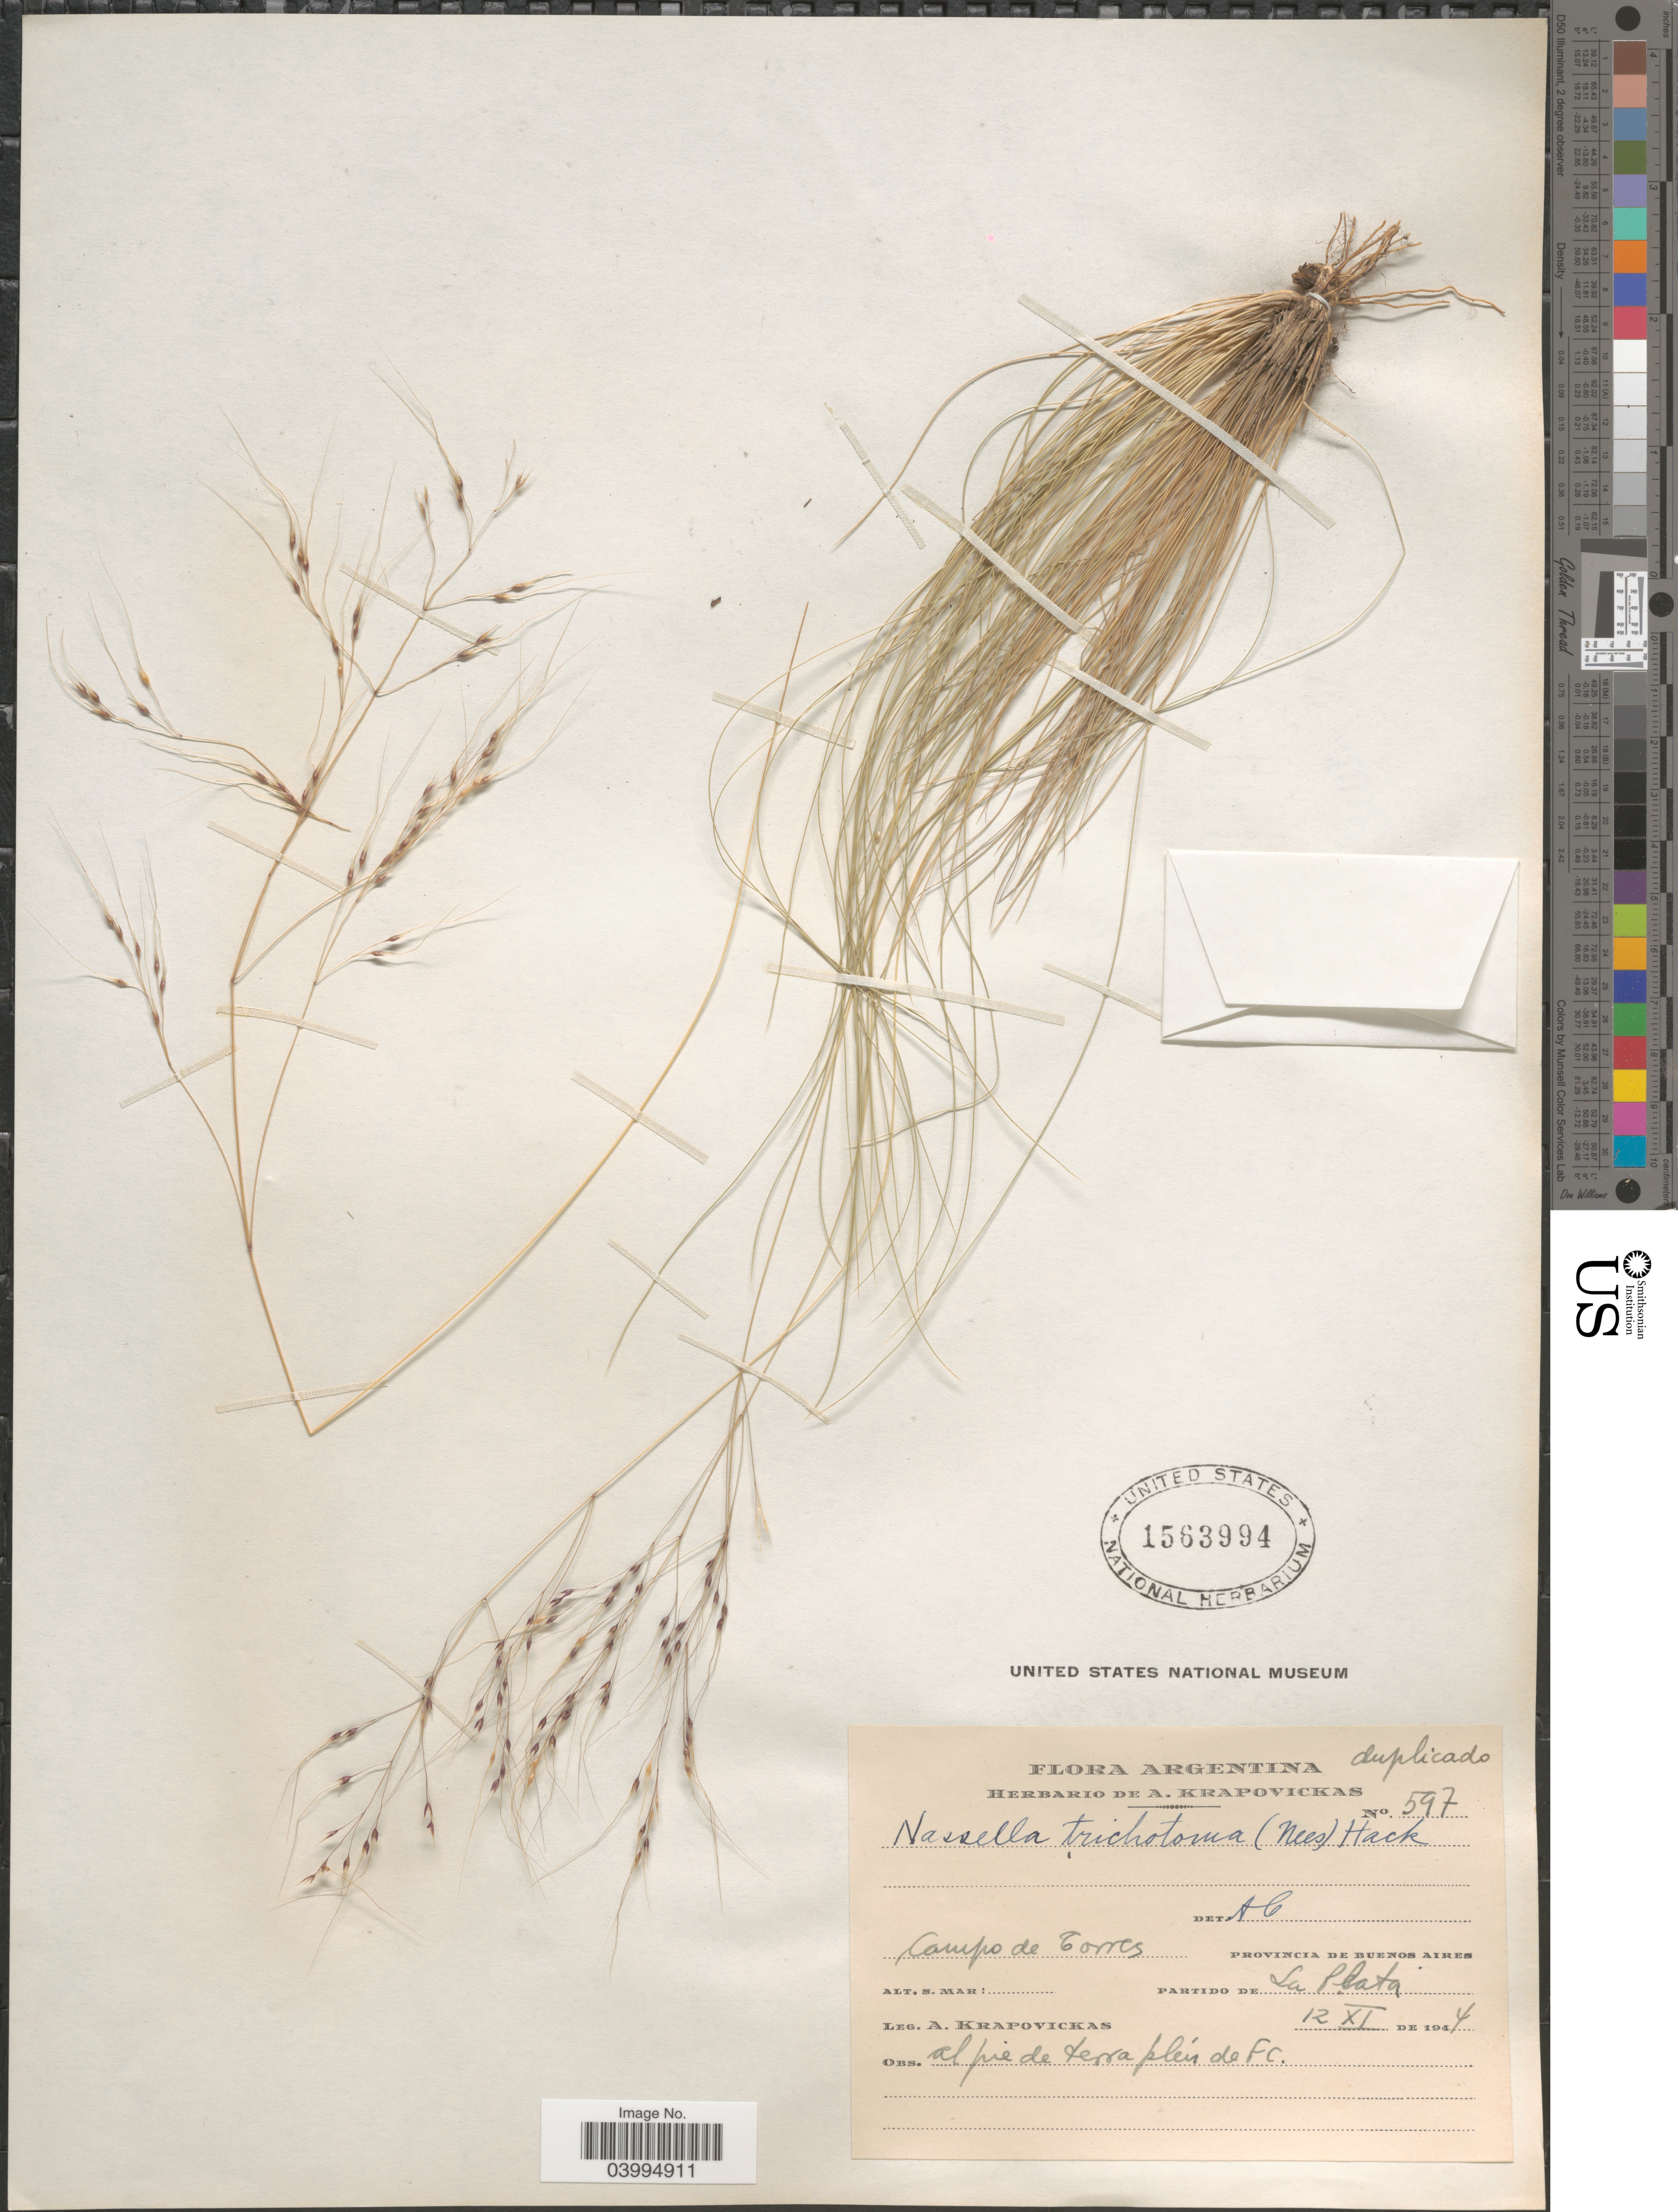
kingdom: Plantae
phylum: Tracheophyta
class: Liliopsida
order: Poales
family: Poaceae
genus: Nassella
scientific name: Nassella trichotoma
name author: (Ness) Hack. ex Arechav.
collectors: A. Krapovickas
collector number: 597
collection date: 1944-11-12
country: Argentina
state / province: Buenos Aires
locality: Campo de Torres. Partido de La Plata.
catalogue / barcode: US 1563994